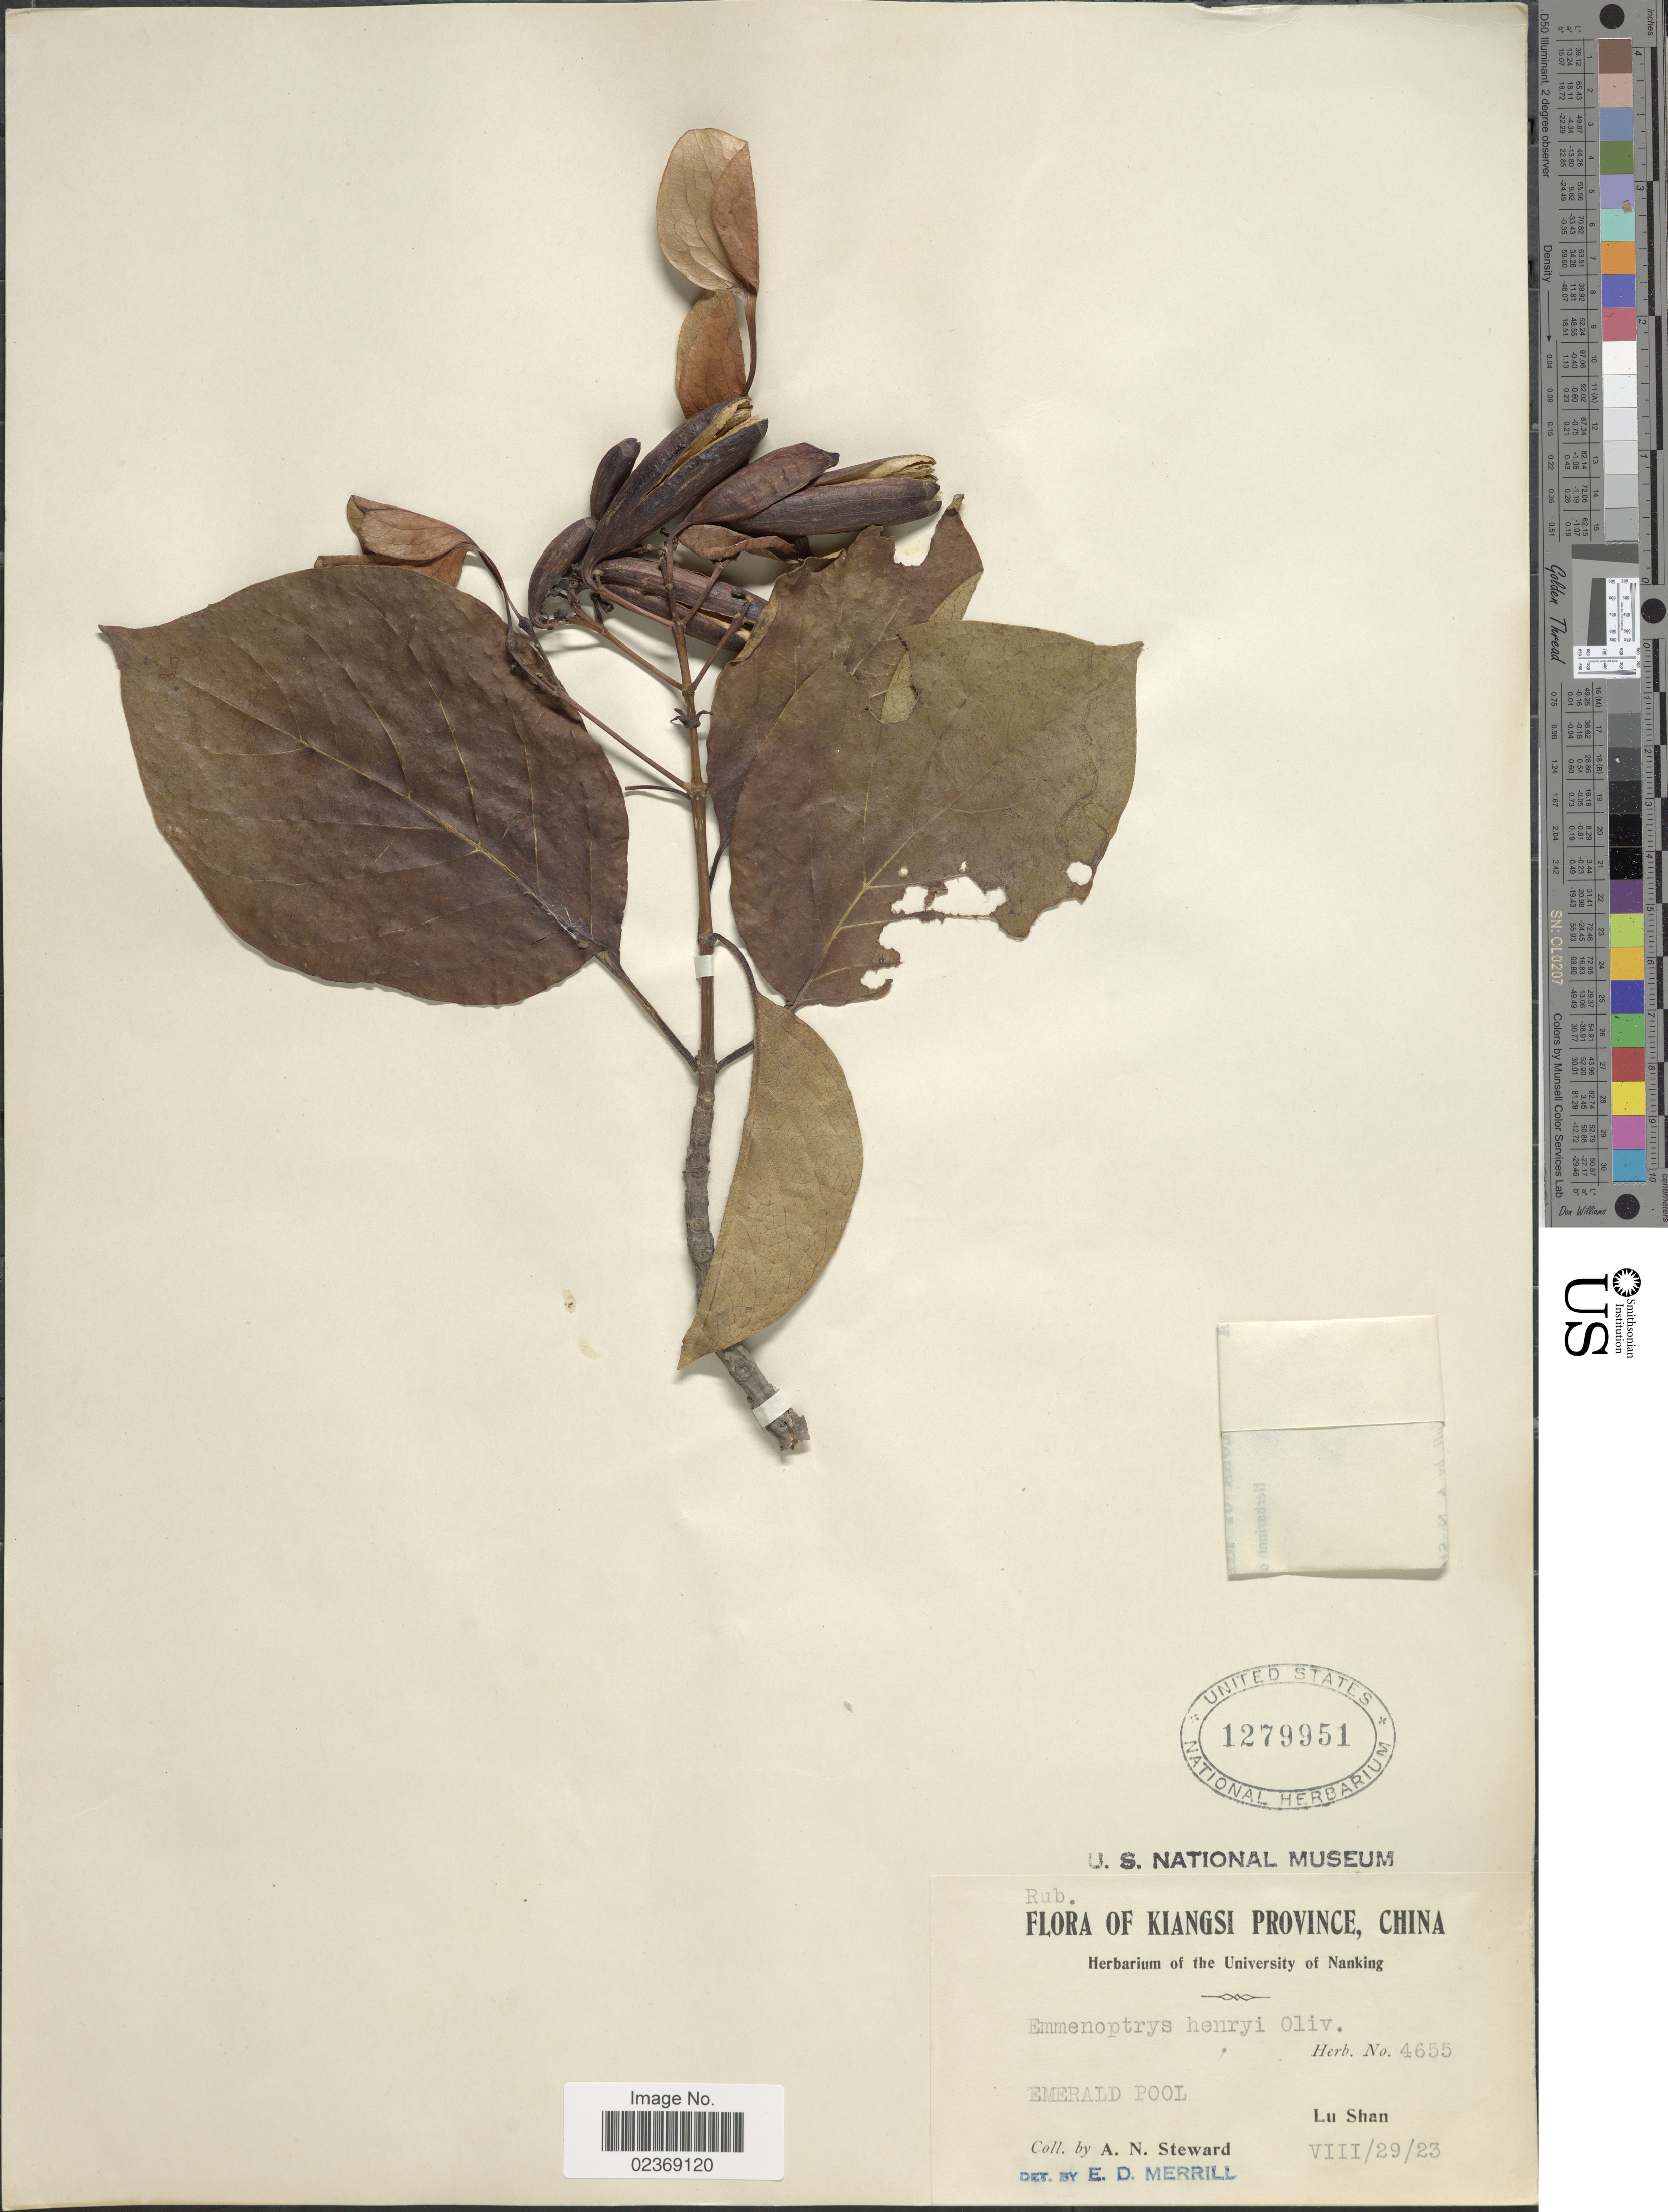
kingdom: Plantae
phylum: Tracheophyta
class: Magnoliopsida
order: Gentianales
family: Rubiaceae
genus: Emmenopterys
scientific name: Emmenopterys henryi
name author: Oliv.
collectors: A. N. Steward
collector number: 4655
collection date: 1923-08-29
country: China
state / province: Jiangxi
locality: Kiangsi Province, Emerald Pool, Lu Shan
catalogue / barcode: US 1279951